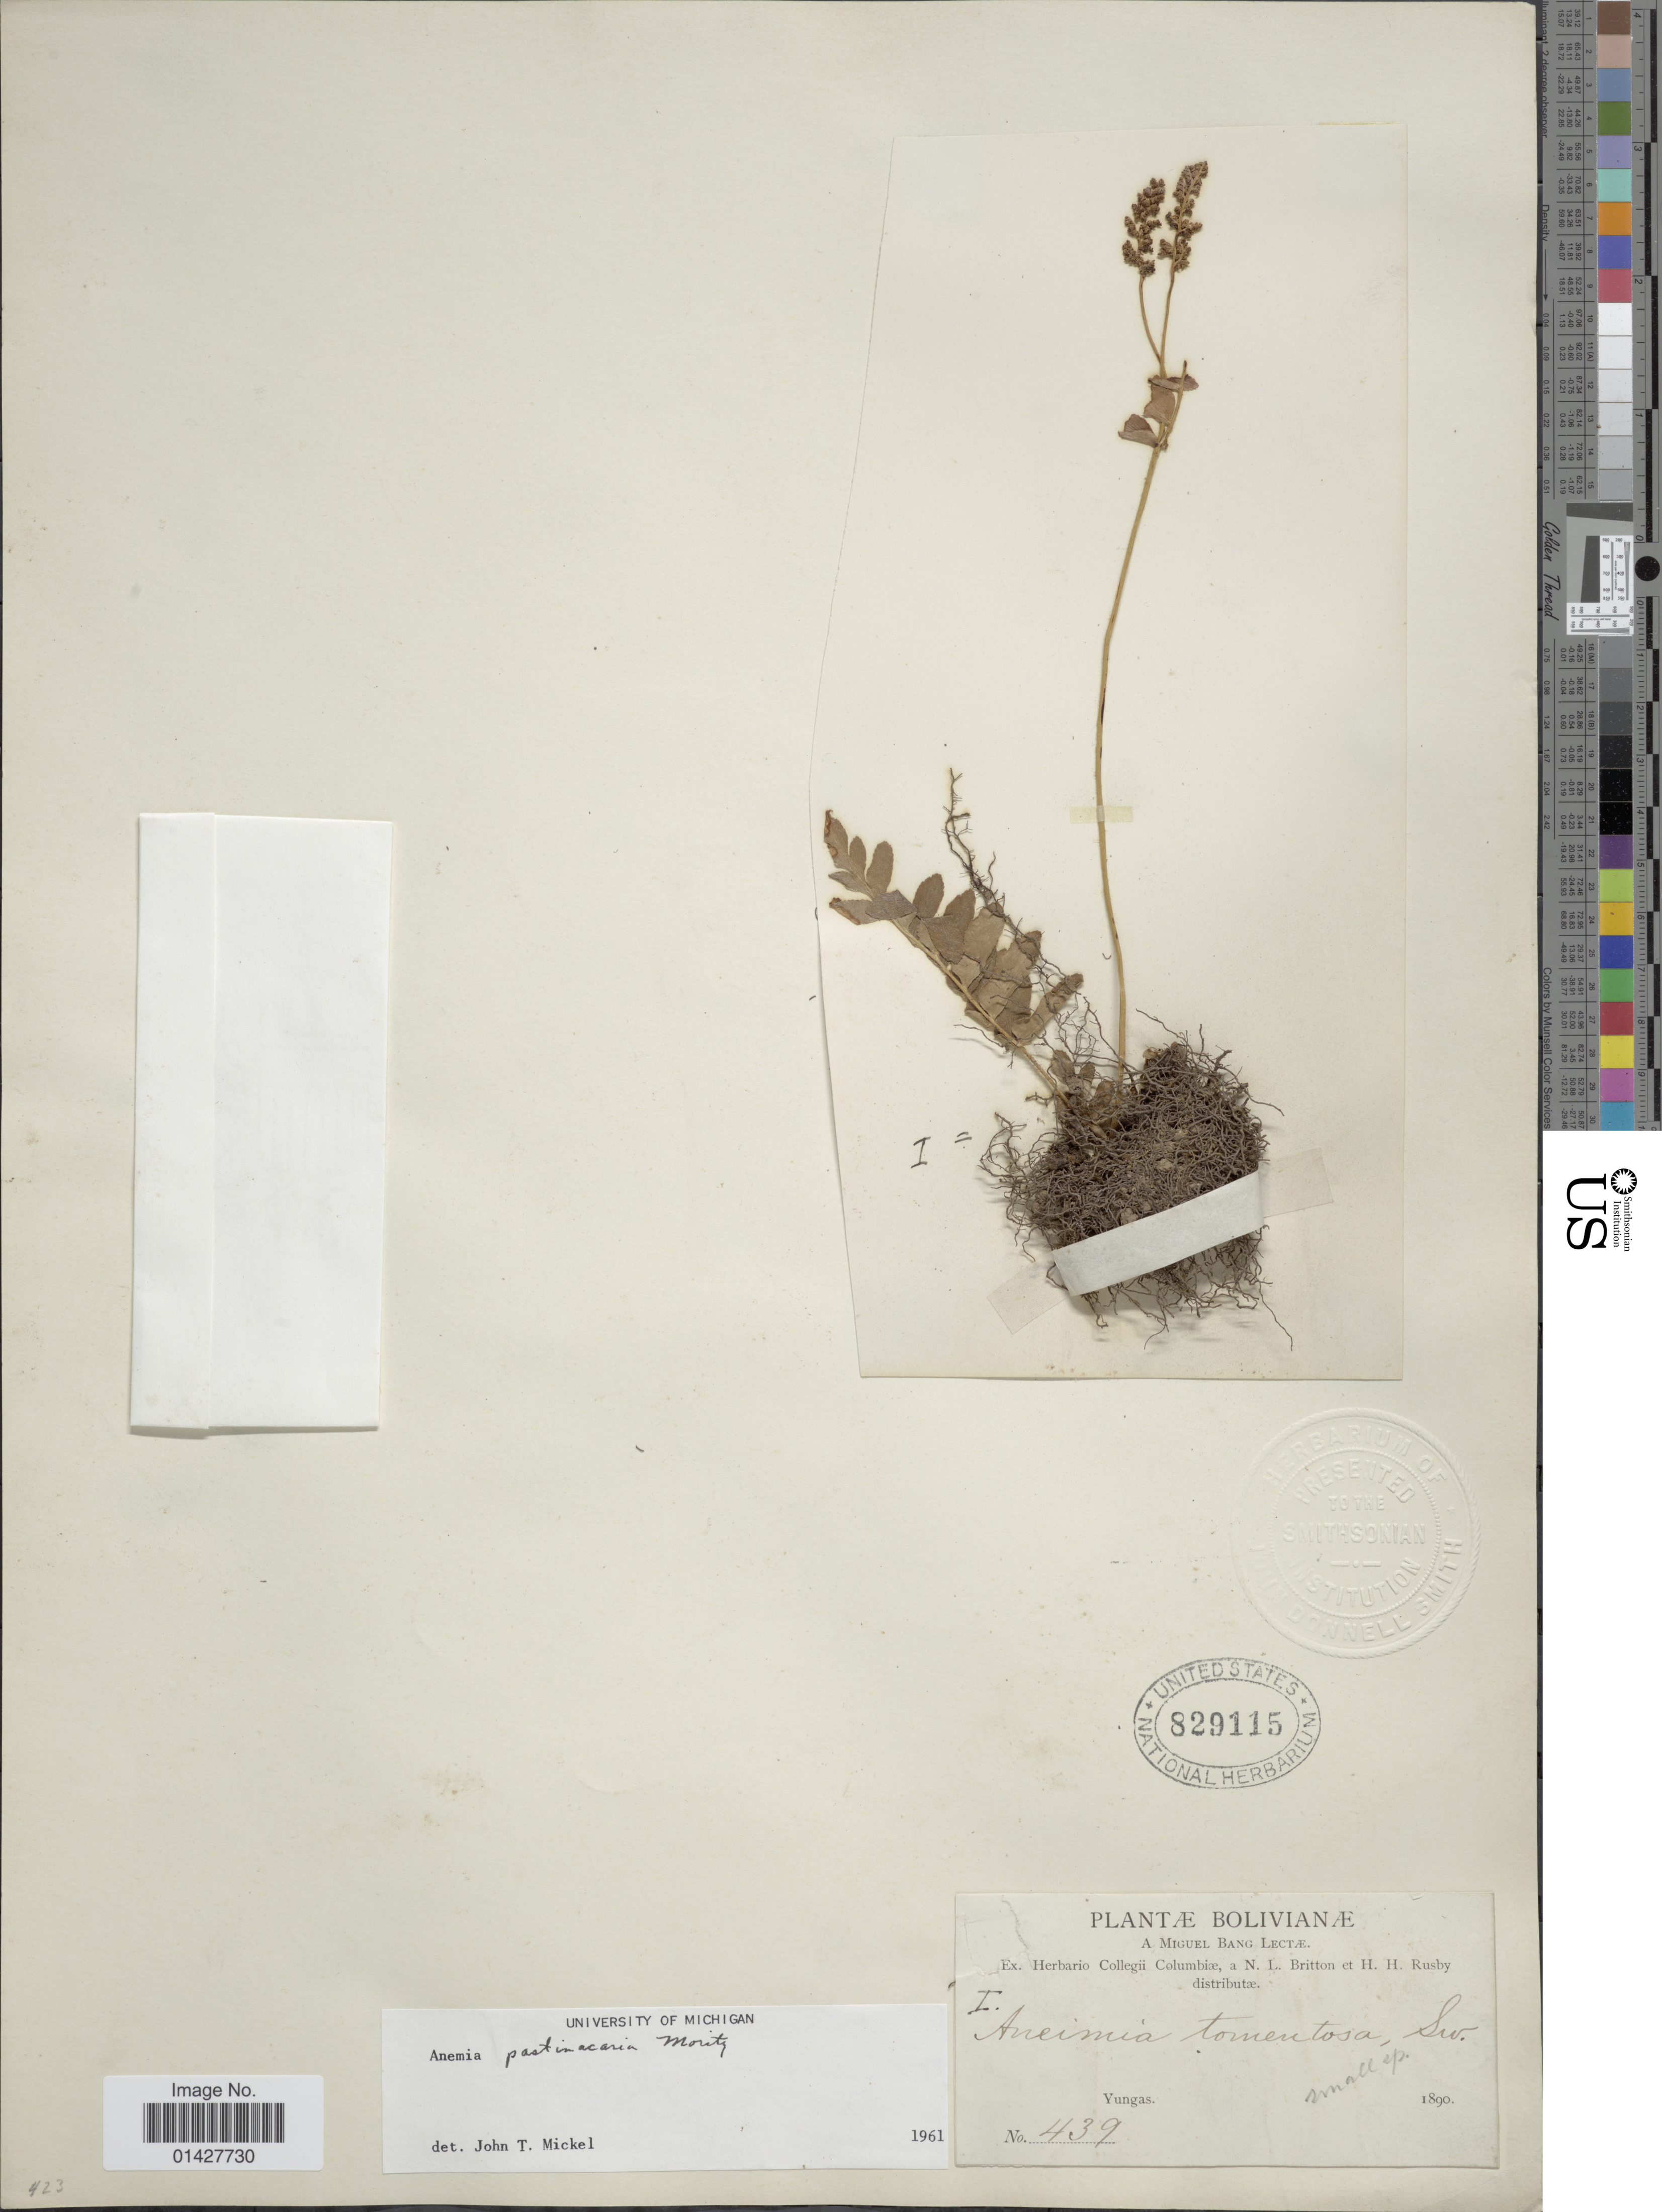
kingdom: Plantae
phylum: Tracheophyta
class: Polypodiopsida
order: Schizaeales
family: Anemiaceae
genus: Anemia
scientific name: Anemia pastinacaria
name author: Moritz ex Prantl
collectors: M. Bang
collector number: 439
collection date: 1890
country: Bolivia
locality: Yungas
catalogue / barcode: US 829115